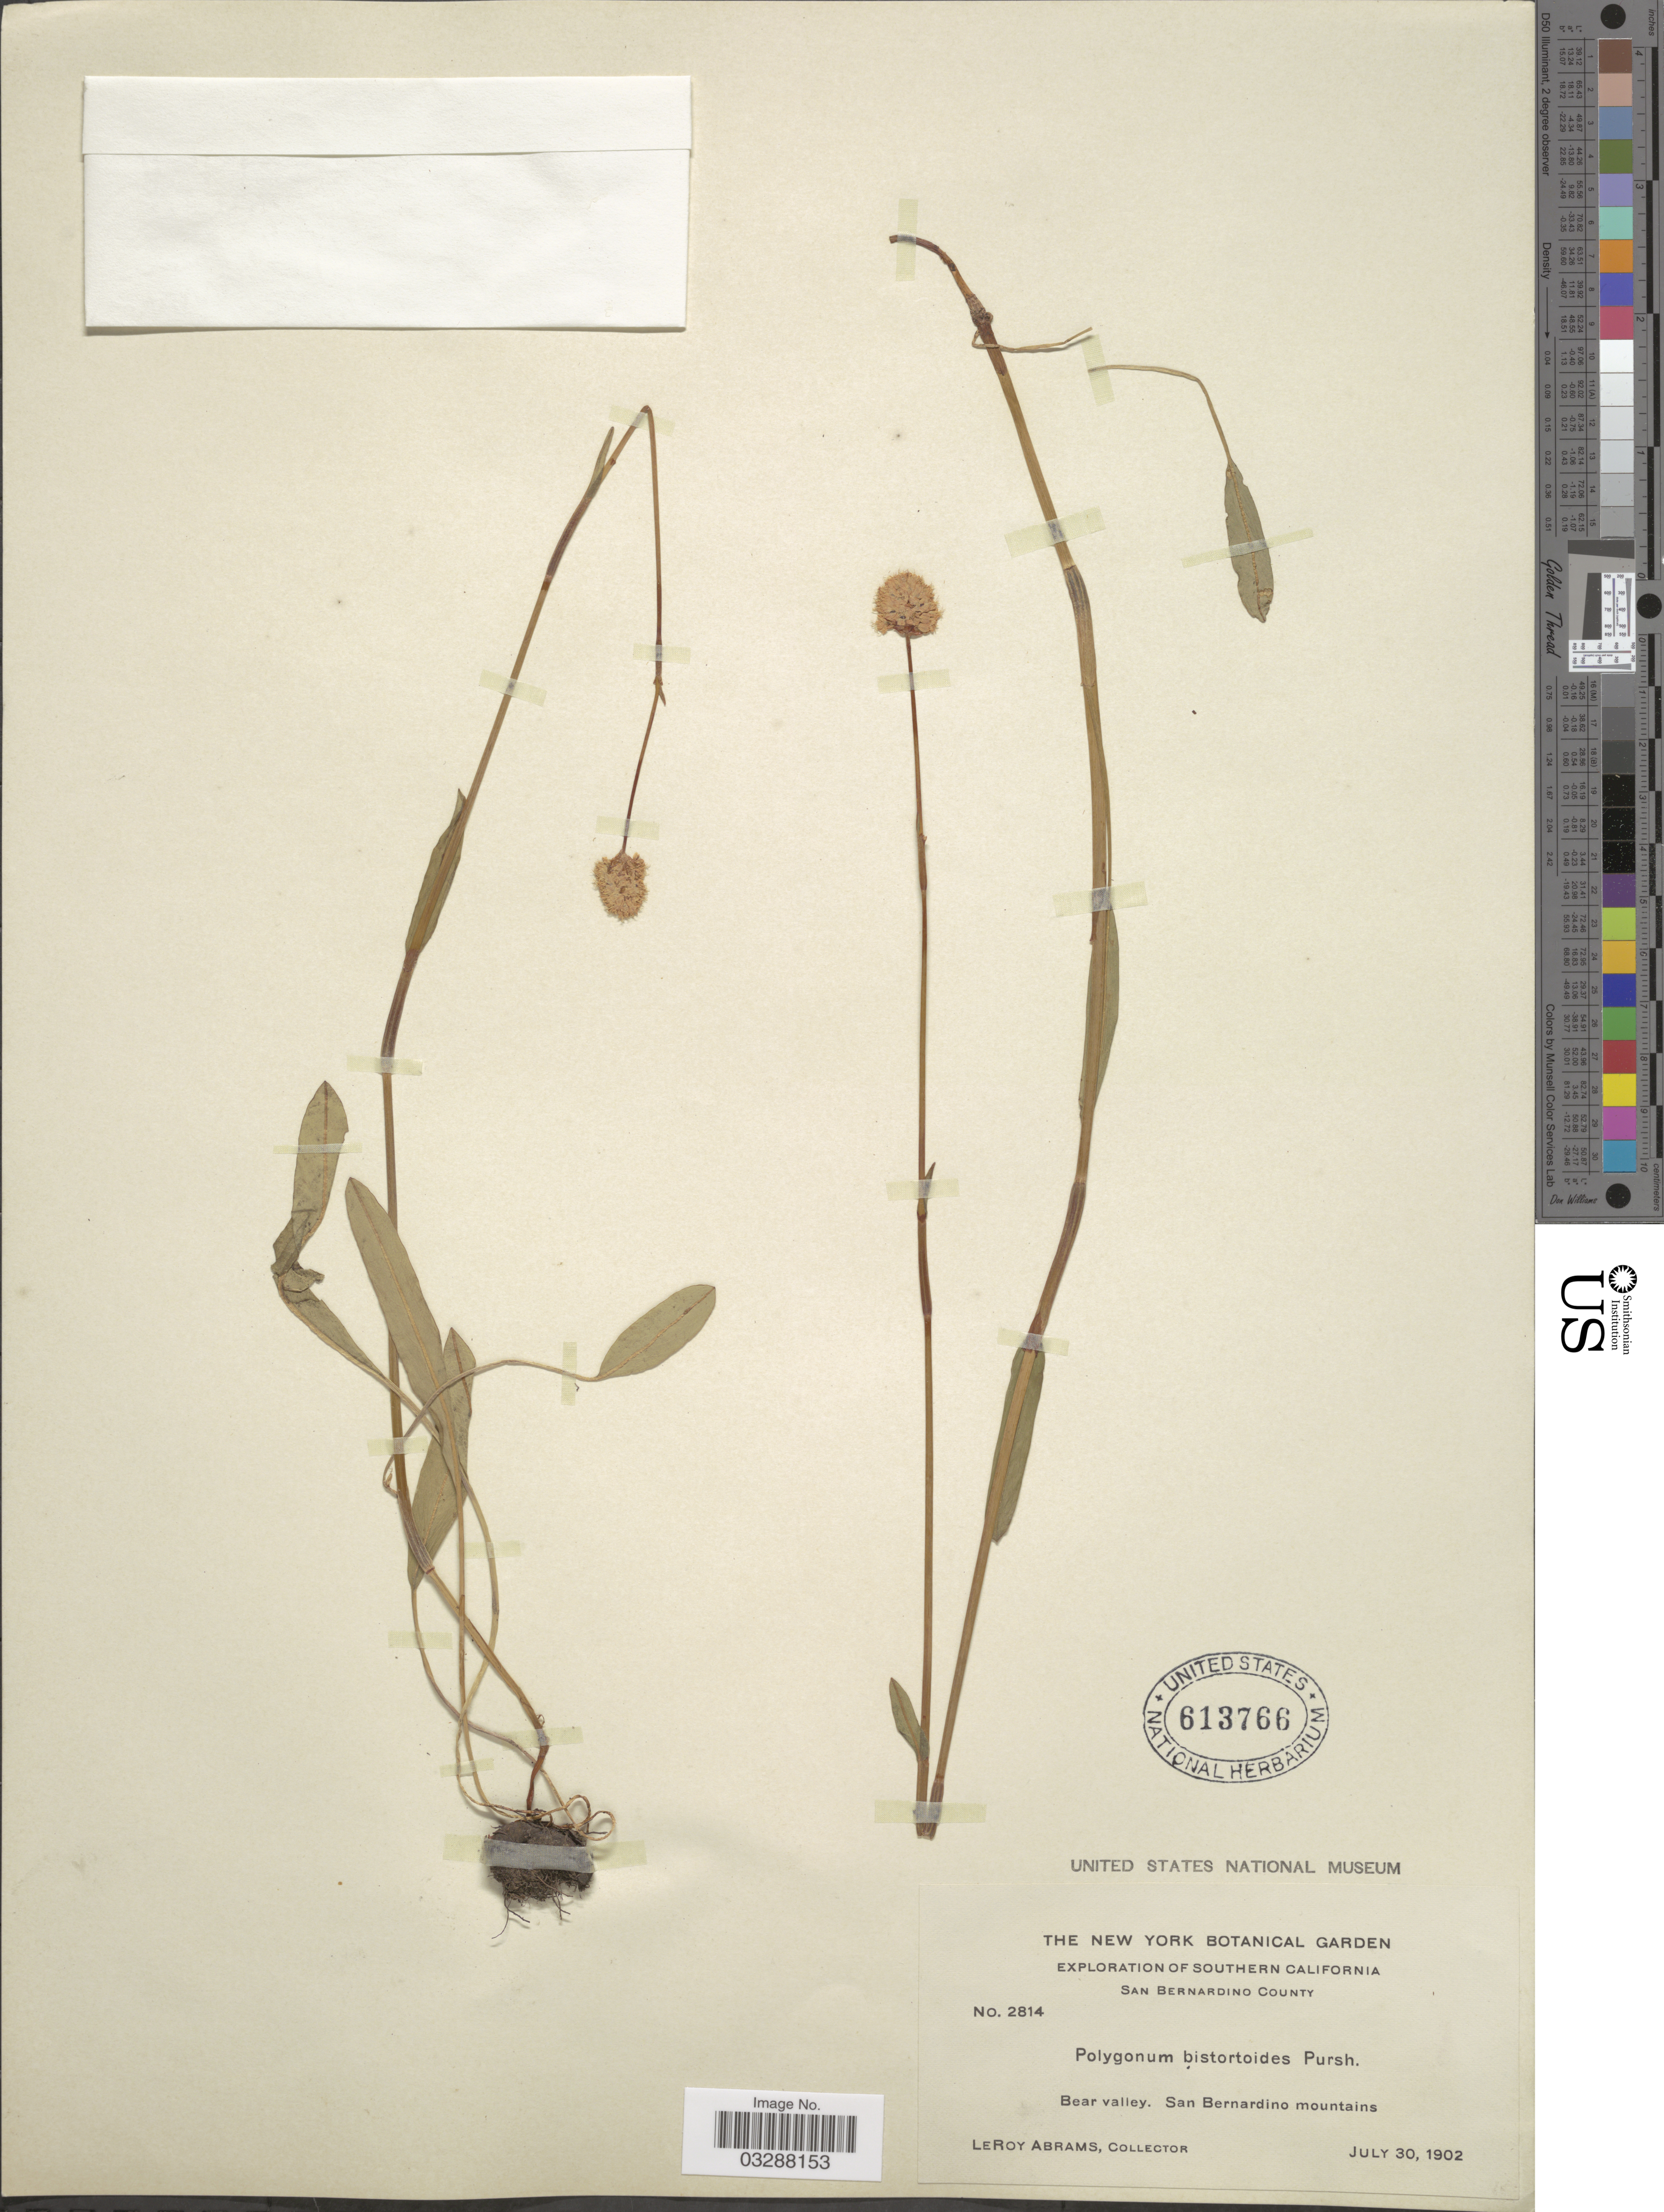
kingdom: Plantae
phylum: Tracheophyta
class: Magnoliopsida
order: Caryophyllales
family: Polygonaceae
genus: Bistorta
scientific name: Bistorta bistortoides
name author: (Pursh) Small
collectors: L. Abrams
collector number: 2814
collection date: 1902-07-30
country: United States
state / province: California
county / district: San Bernardino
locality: Southern California. San Bernardino County. Bear valley. San Bernardino mountains.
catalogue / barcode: US 613766